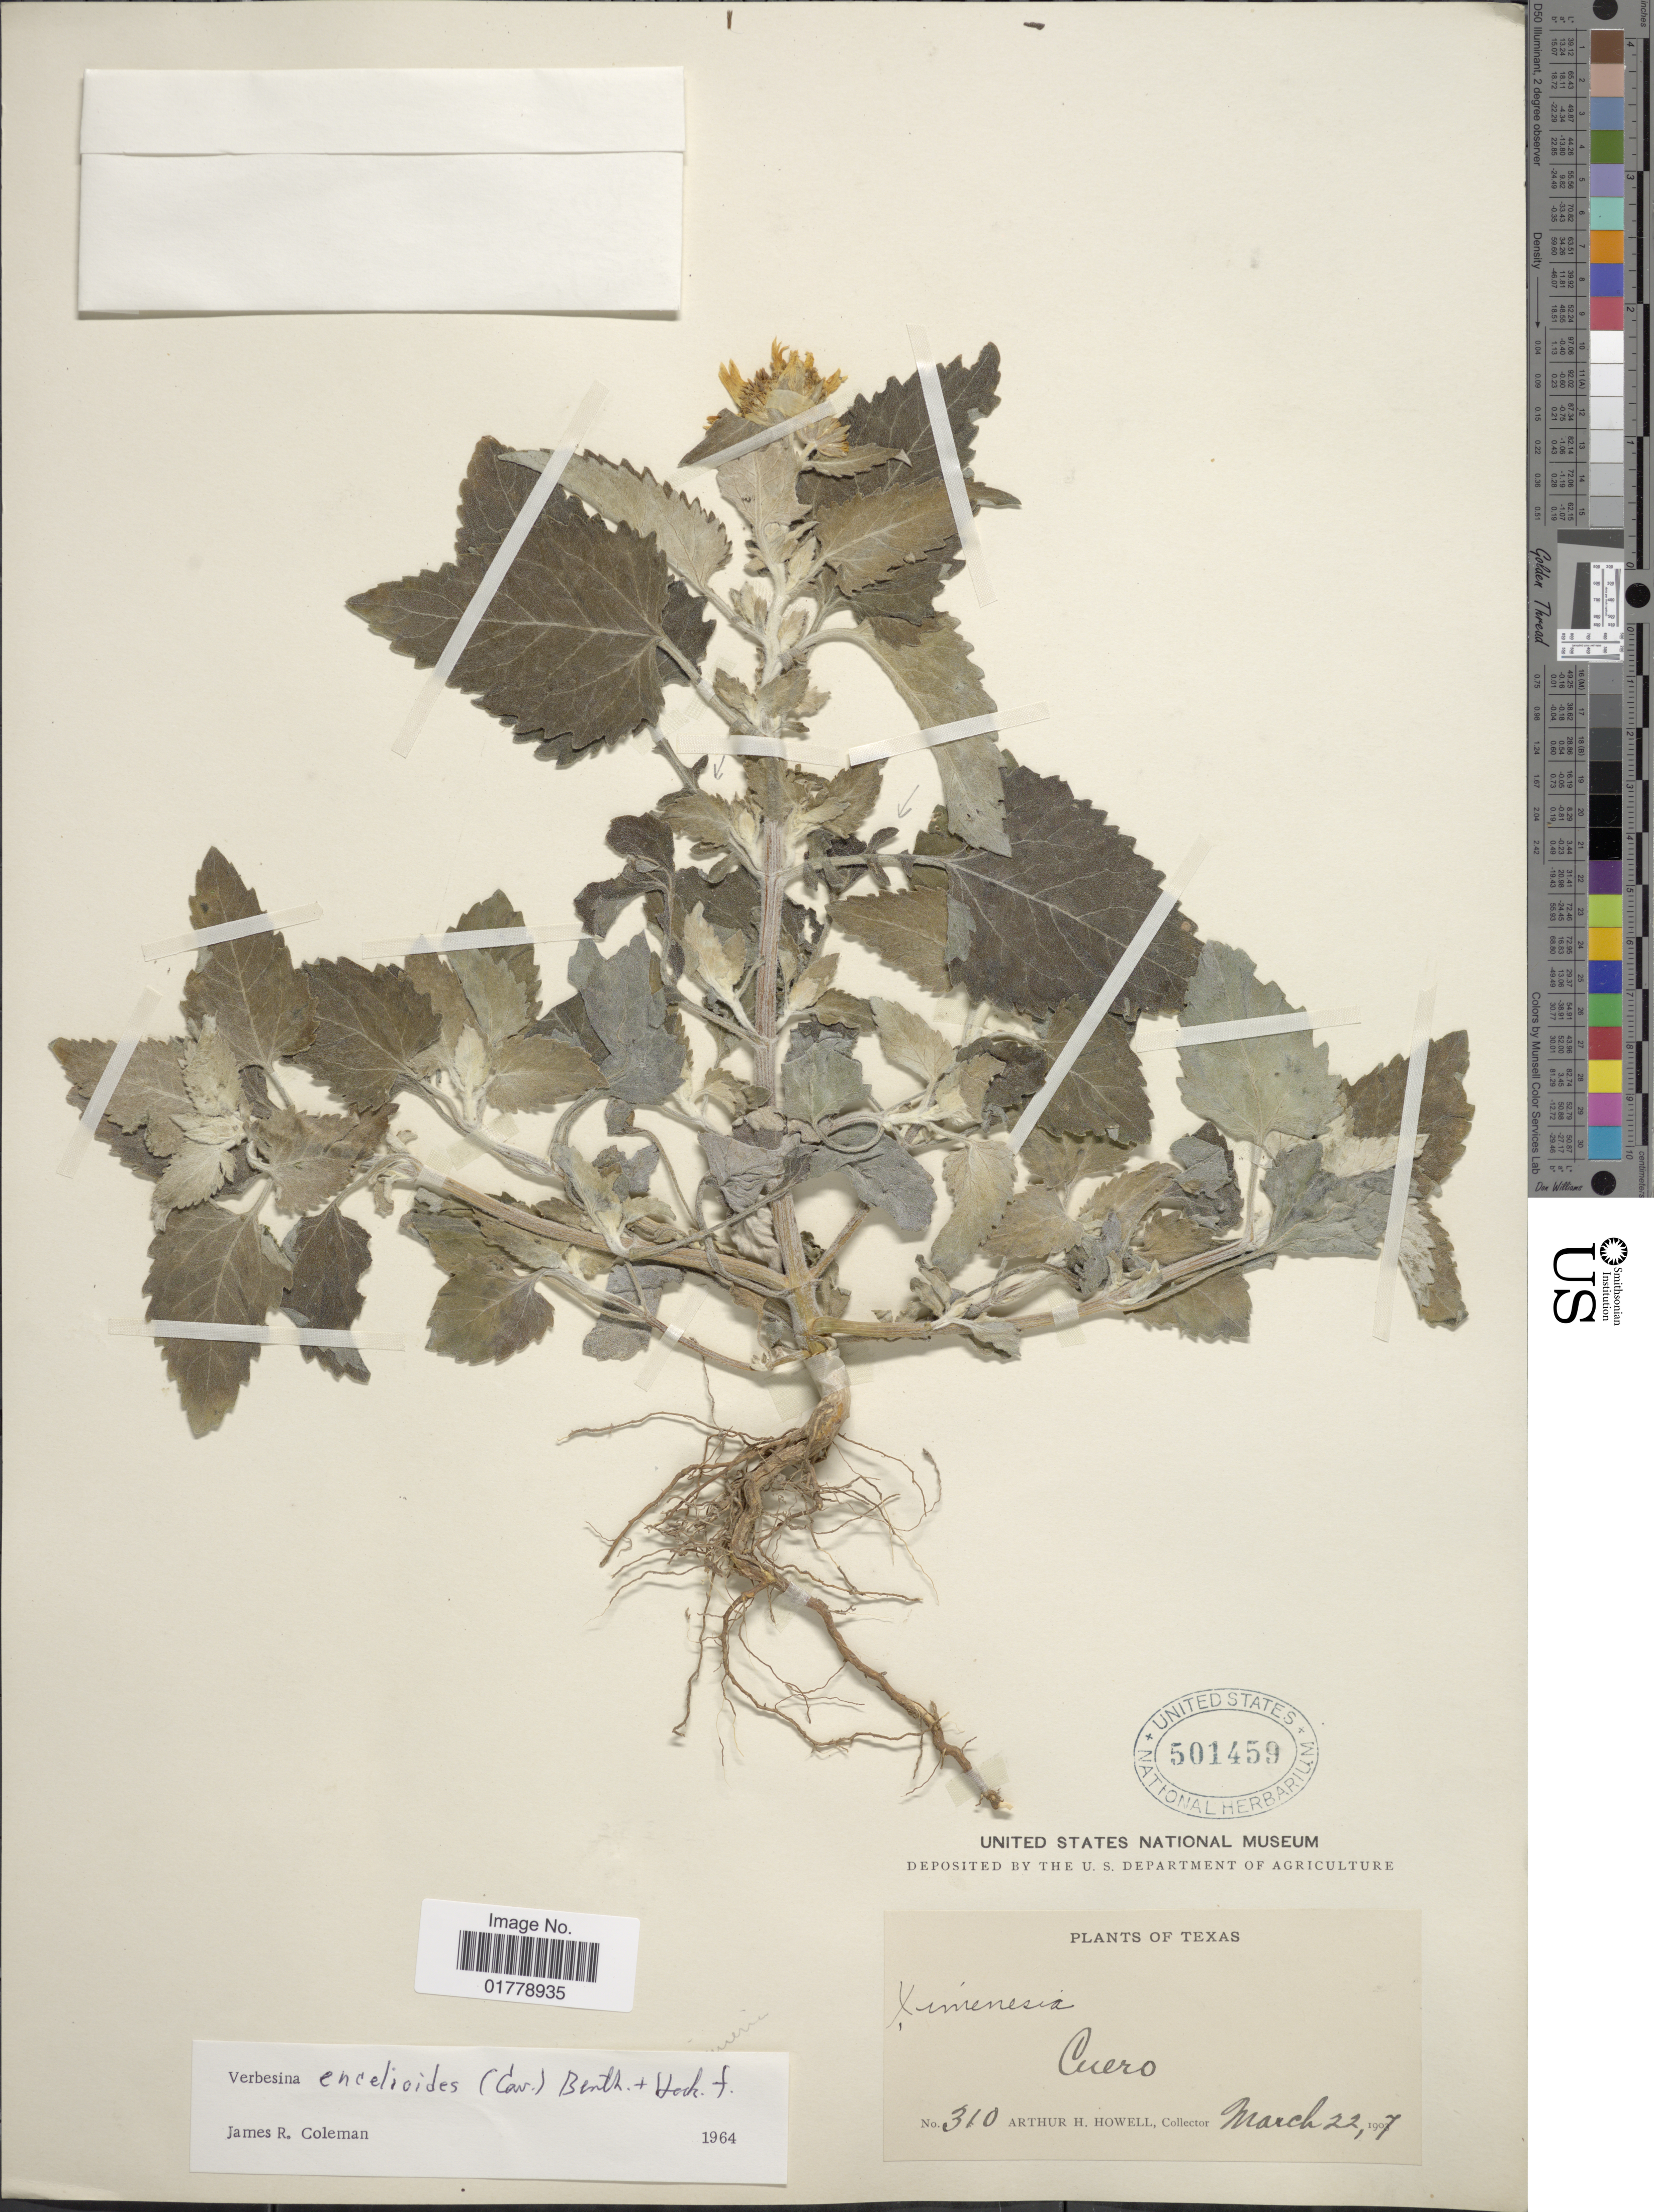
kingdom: Plantae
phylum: Tracheophyta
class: Magnoliopsida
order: Asterales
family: Asteraceae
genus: Verbesina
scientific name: Verbesina encelioides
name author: (Cav.) Benth. & Hook. ex A. Gray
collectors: A. H. Howell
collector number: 310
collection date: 1907-03-22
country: United States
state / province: Texas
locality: Cuero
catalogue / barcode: US 501459